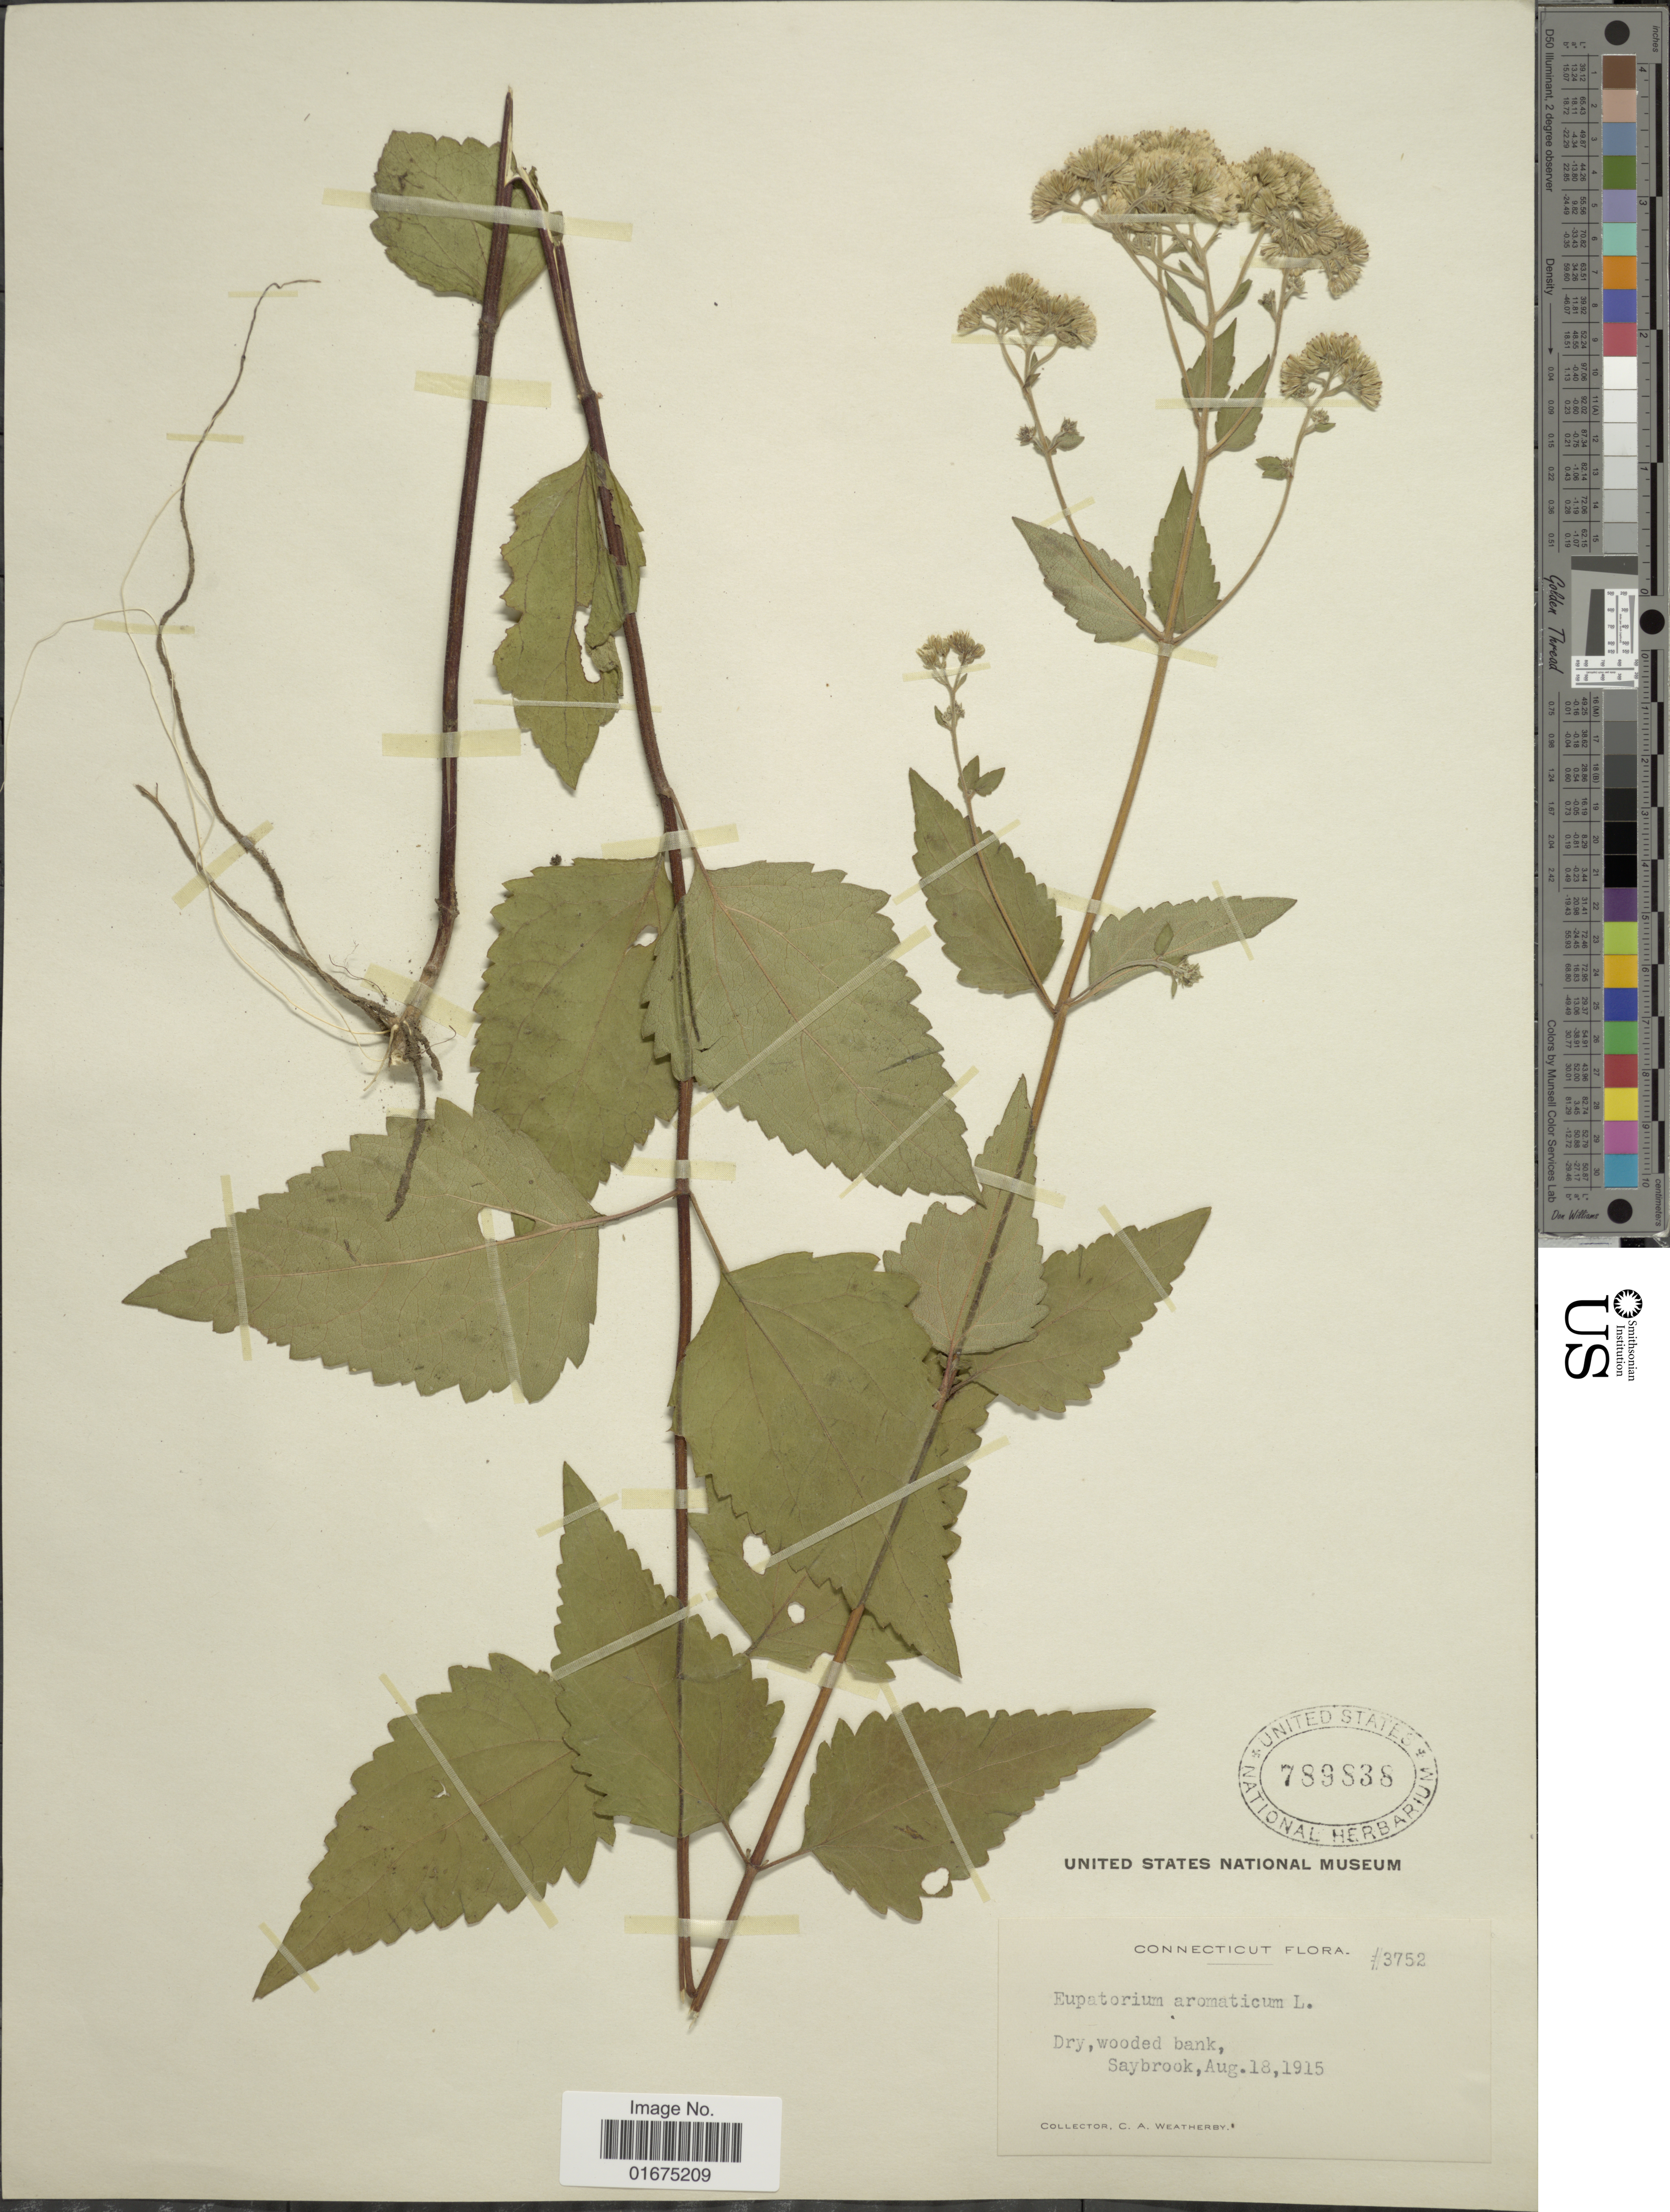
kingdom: Plantae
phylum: Tracheophyta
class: Magnoliopsida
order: Asterales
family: Asteraceae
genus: Ageratina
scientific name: Ageratina aromatica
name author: (L.) Spach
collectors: C. A. Weatherby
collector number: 3752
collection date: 1915-08-18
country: United States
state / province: Connecticut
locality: Saybrook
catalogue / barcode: US 789838